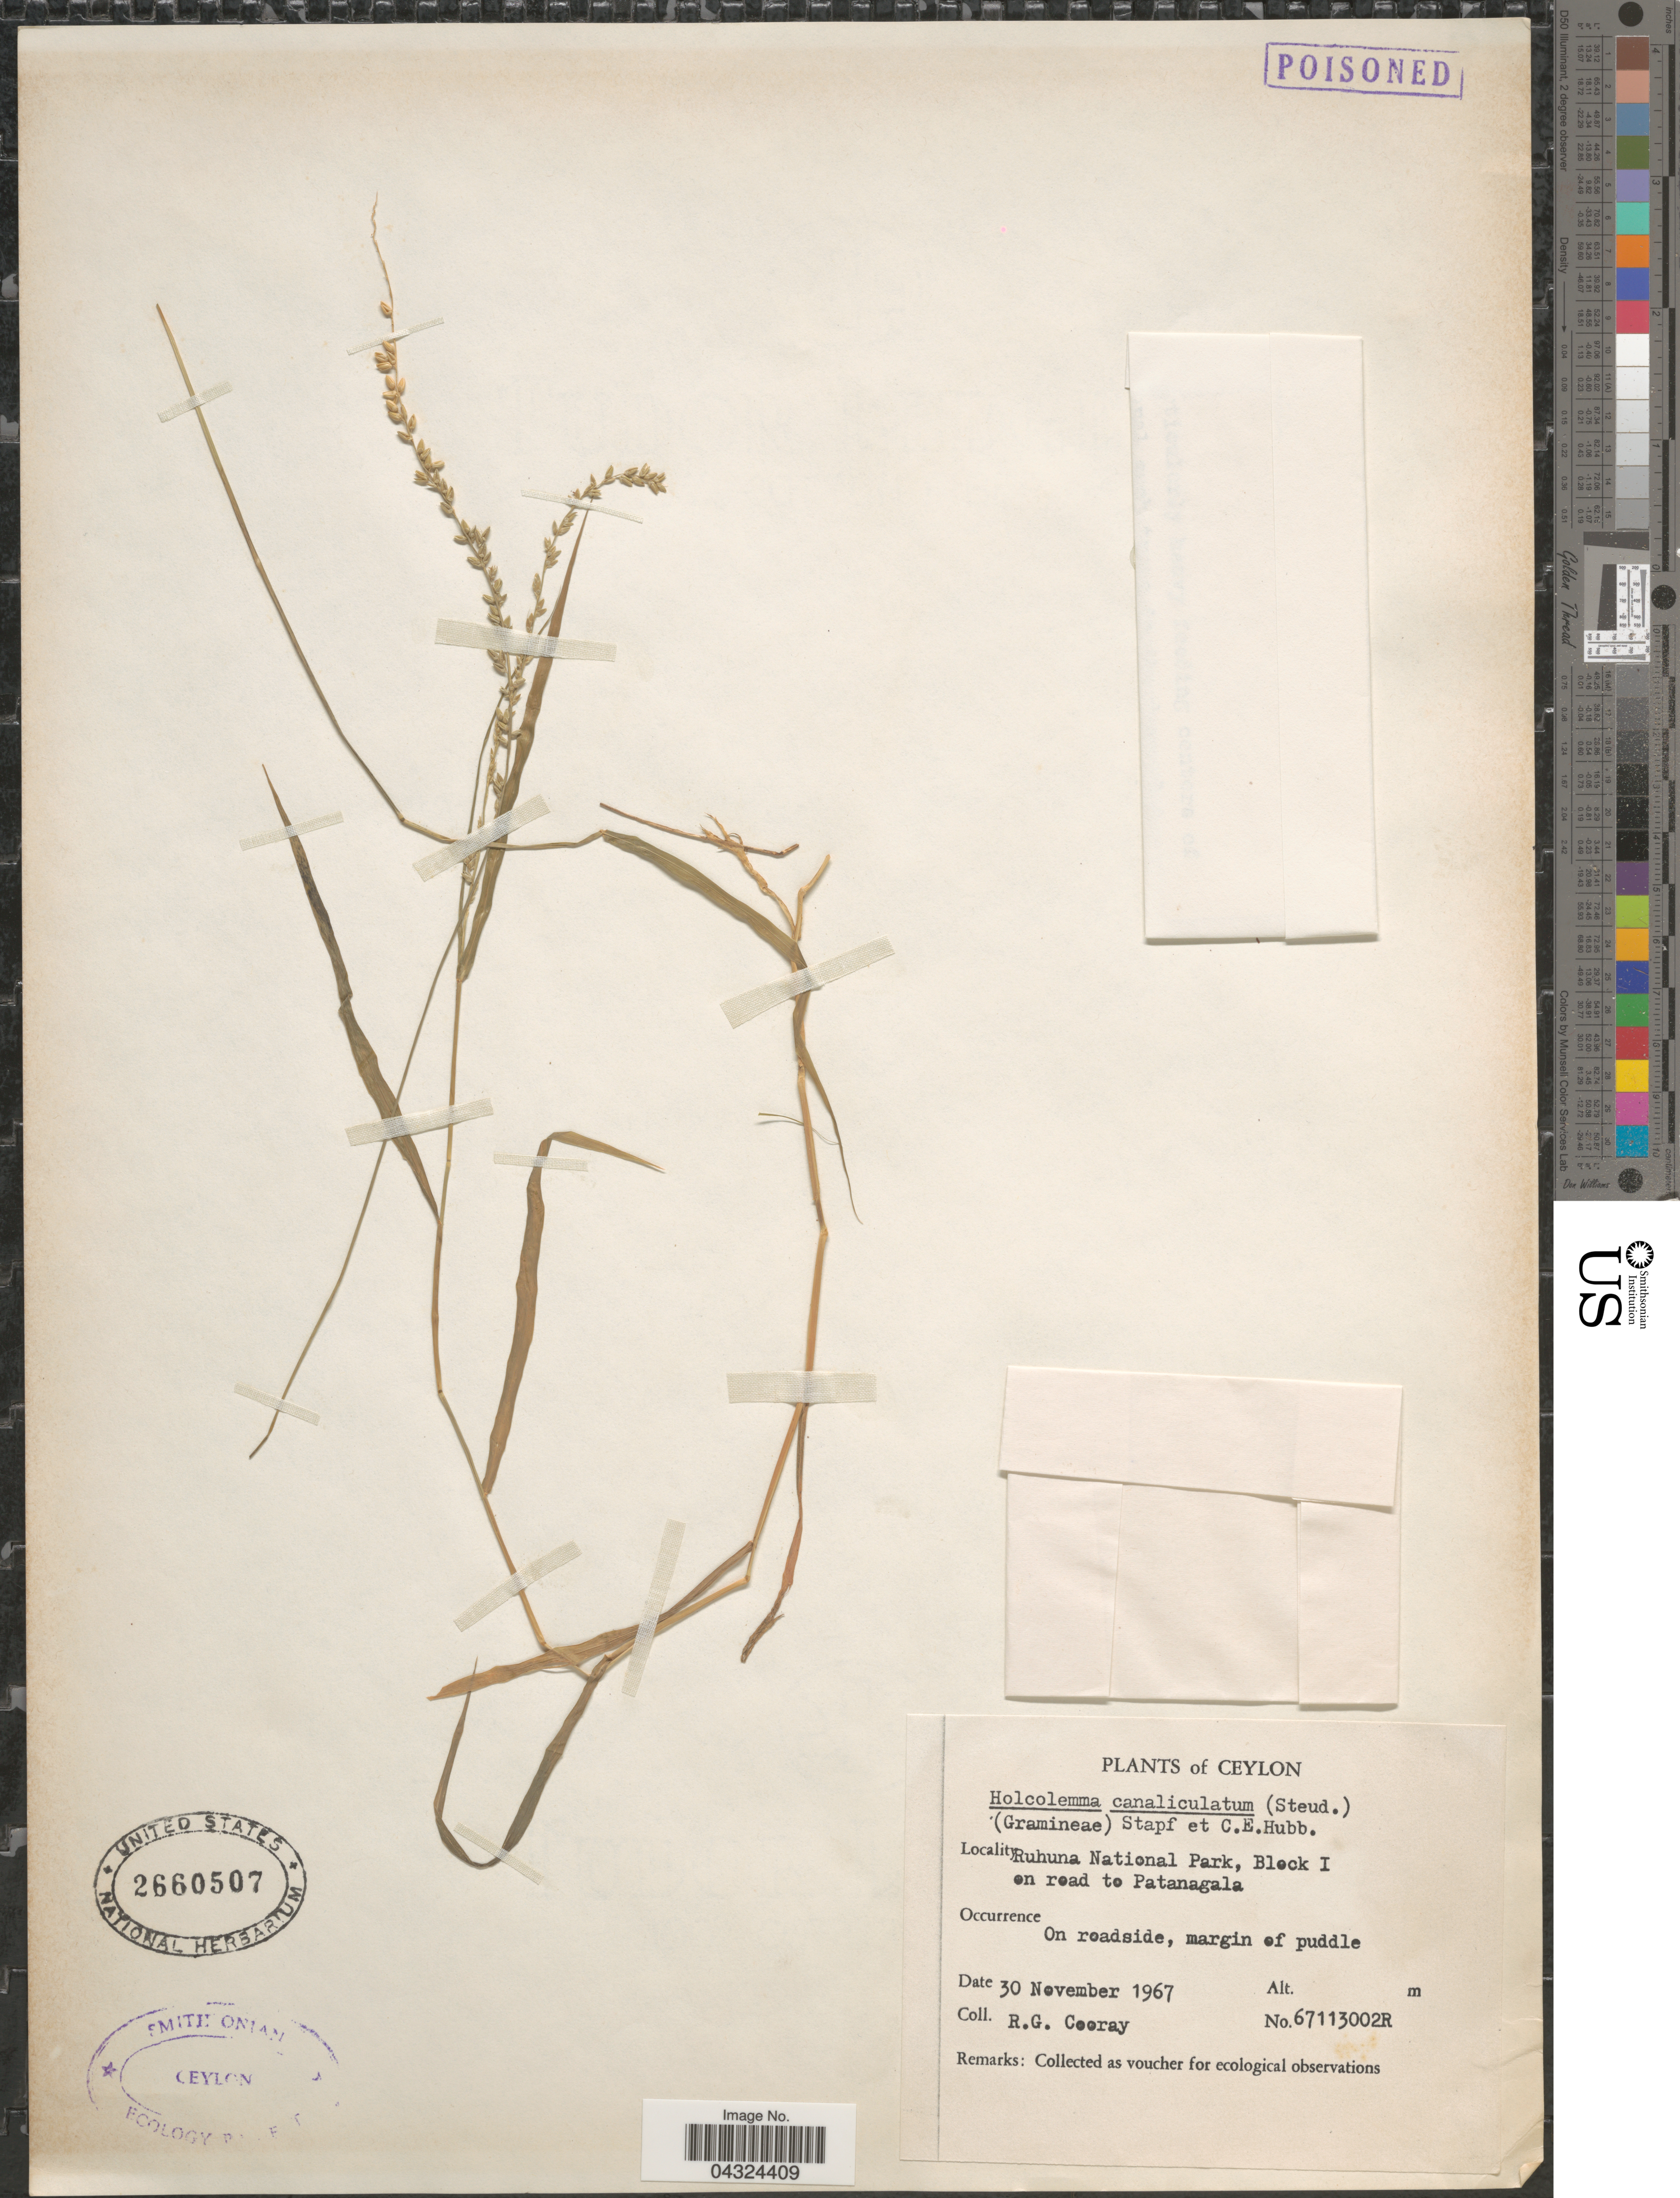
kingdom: Plantae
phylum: Tracheophyta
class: Liliopsida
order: Poales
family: Poaceae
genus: Holcolemma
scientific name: Holcolemma canaliculatum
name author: (Nees) Stapf & C. E. Hubb.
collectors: R. Cooray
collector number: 67113002R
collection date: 1967-11-30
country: Sri Lanka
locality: Ceylon. Ruhuna National Park, Block I on road to Patanagala.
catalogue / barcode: US 2660507